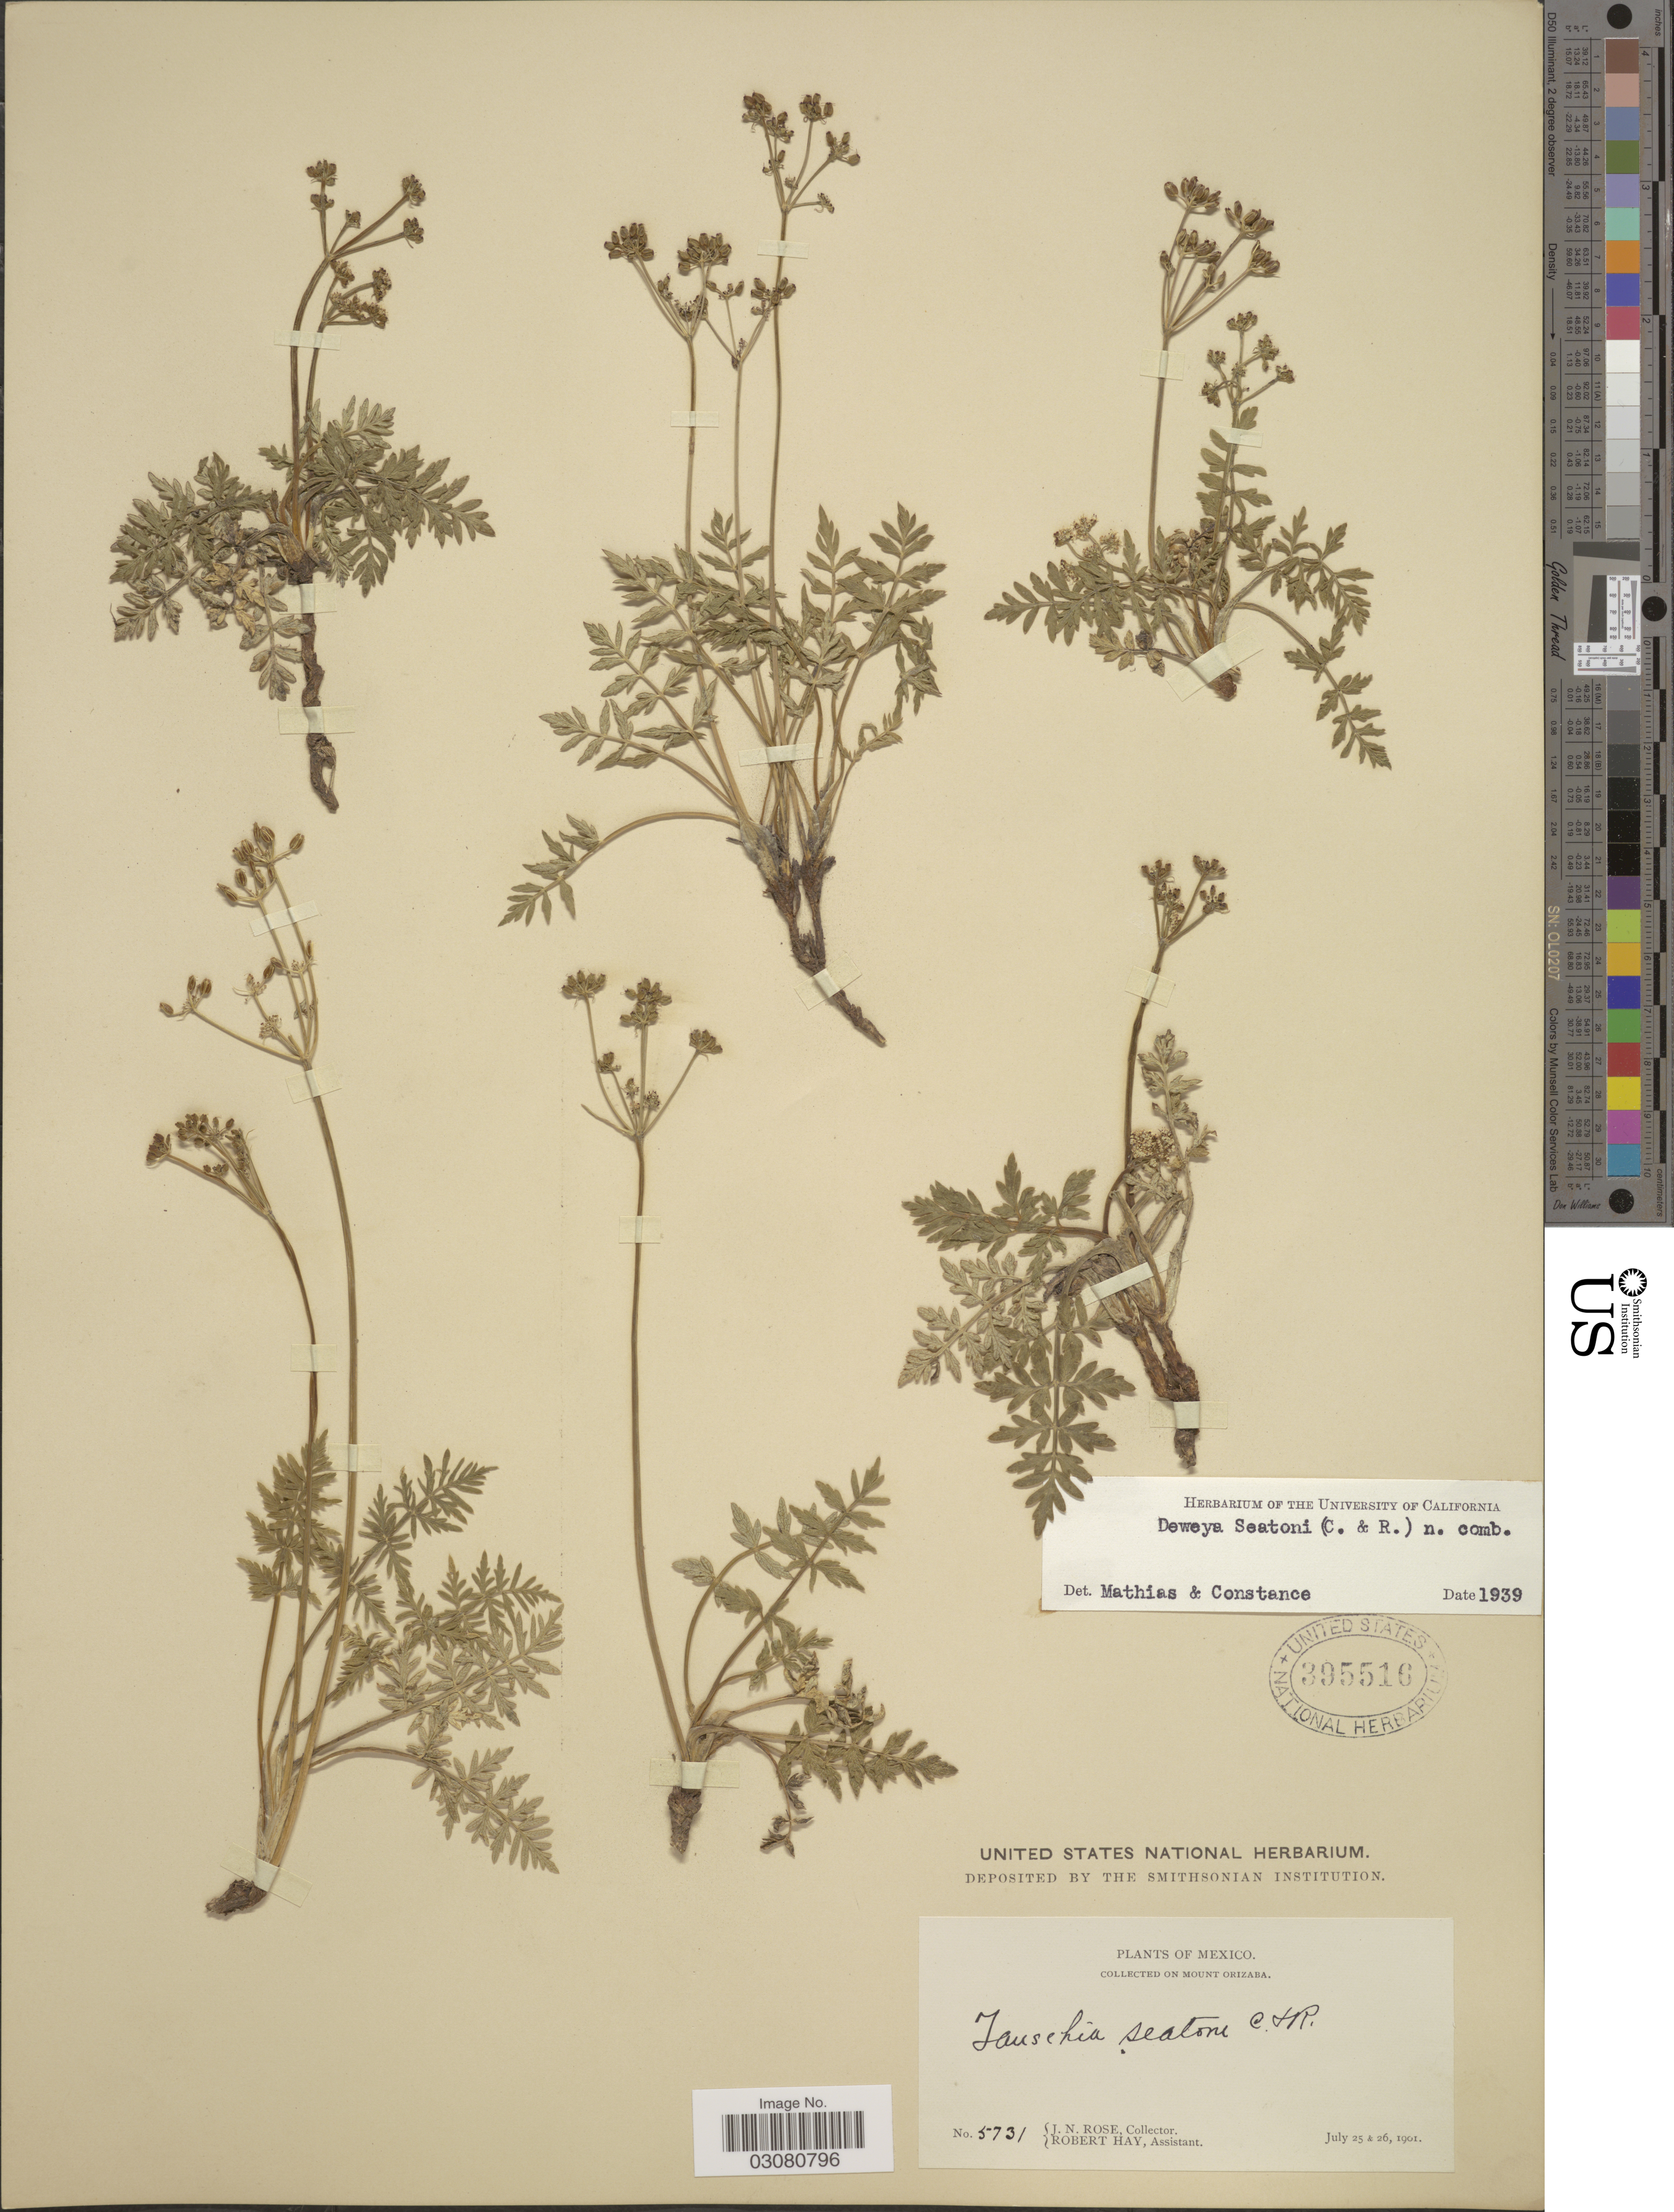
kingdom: Plantae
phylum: Tracheophyta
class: Magnoliopsida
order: Apiales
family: Apiaceae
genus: Tauschia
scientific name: Tauschia seatonii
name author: J.M. Coult. & Rose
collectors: J. N. Rose & R. Hay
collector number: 5731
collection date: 1901-07-25/1901-07-26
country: Mexico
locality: Mount Orizaba.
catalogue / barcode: US 395516